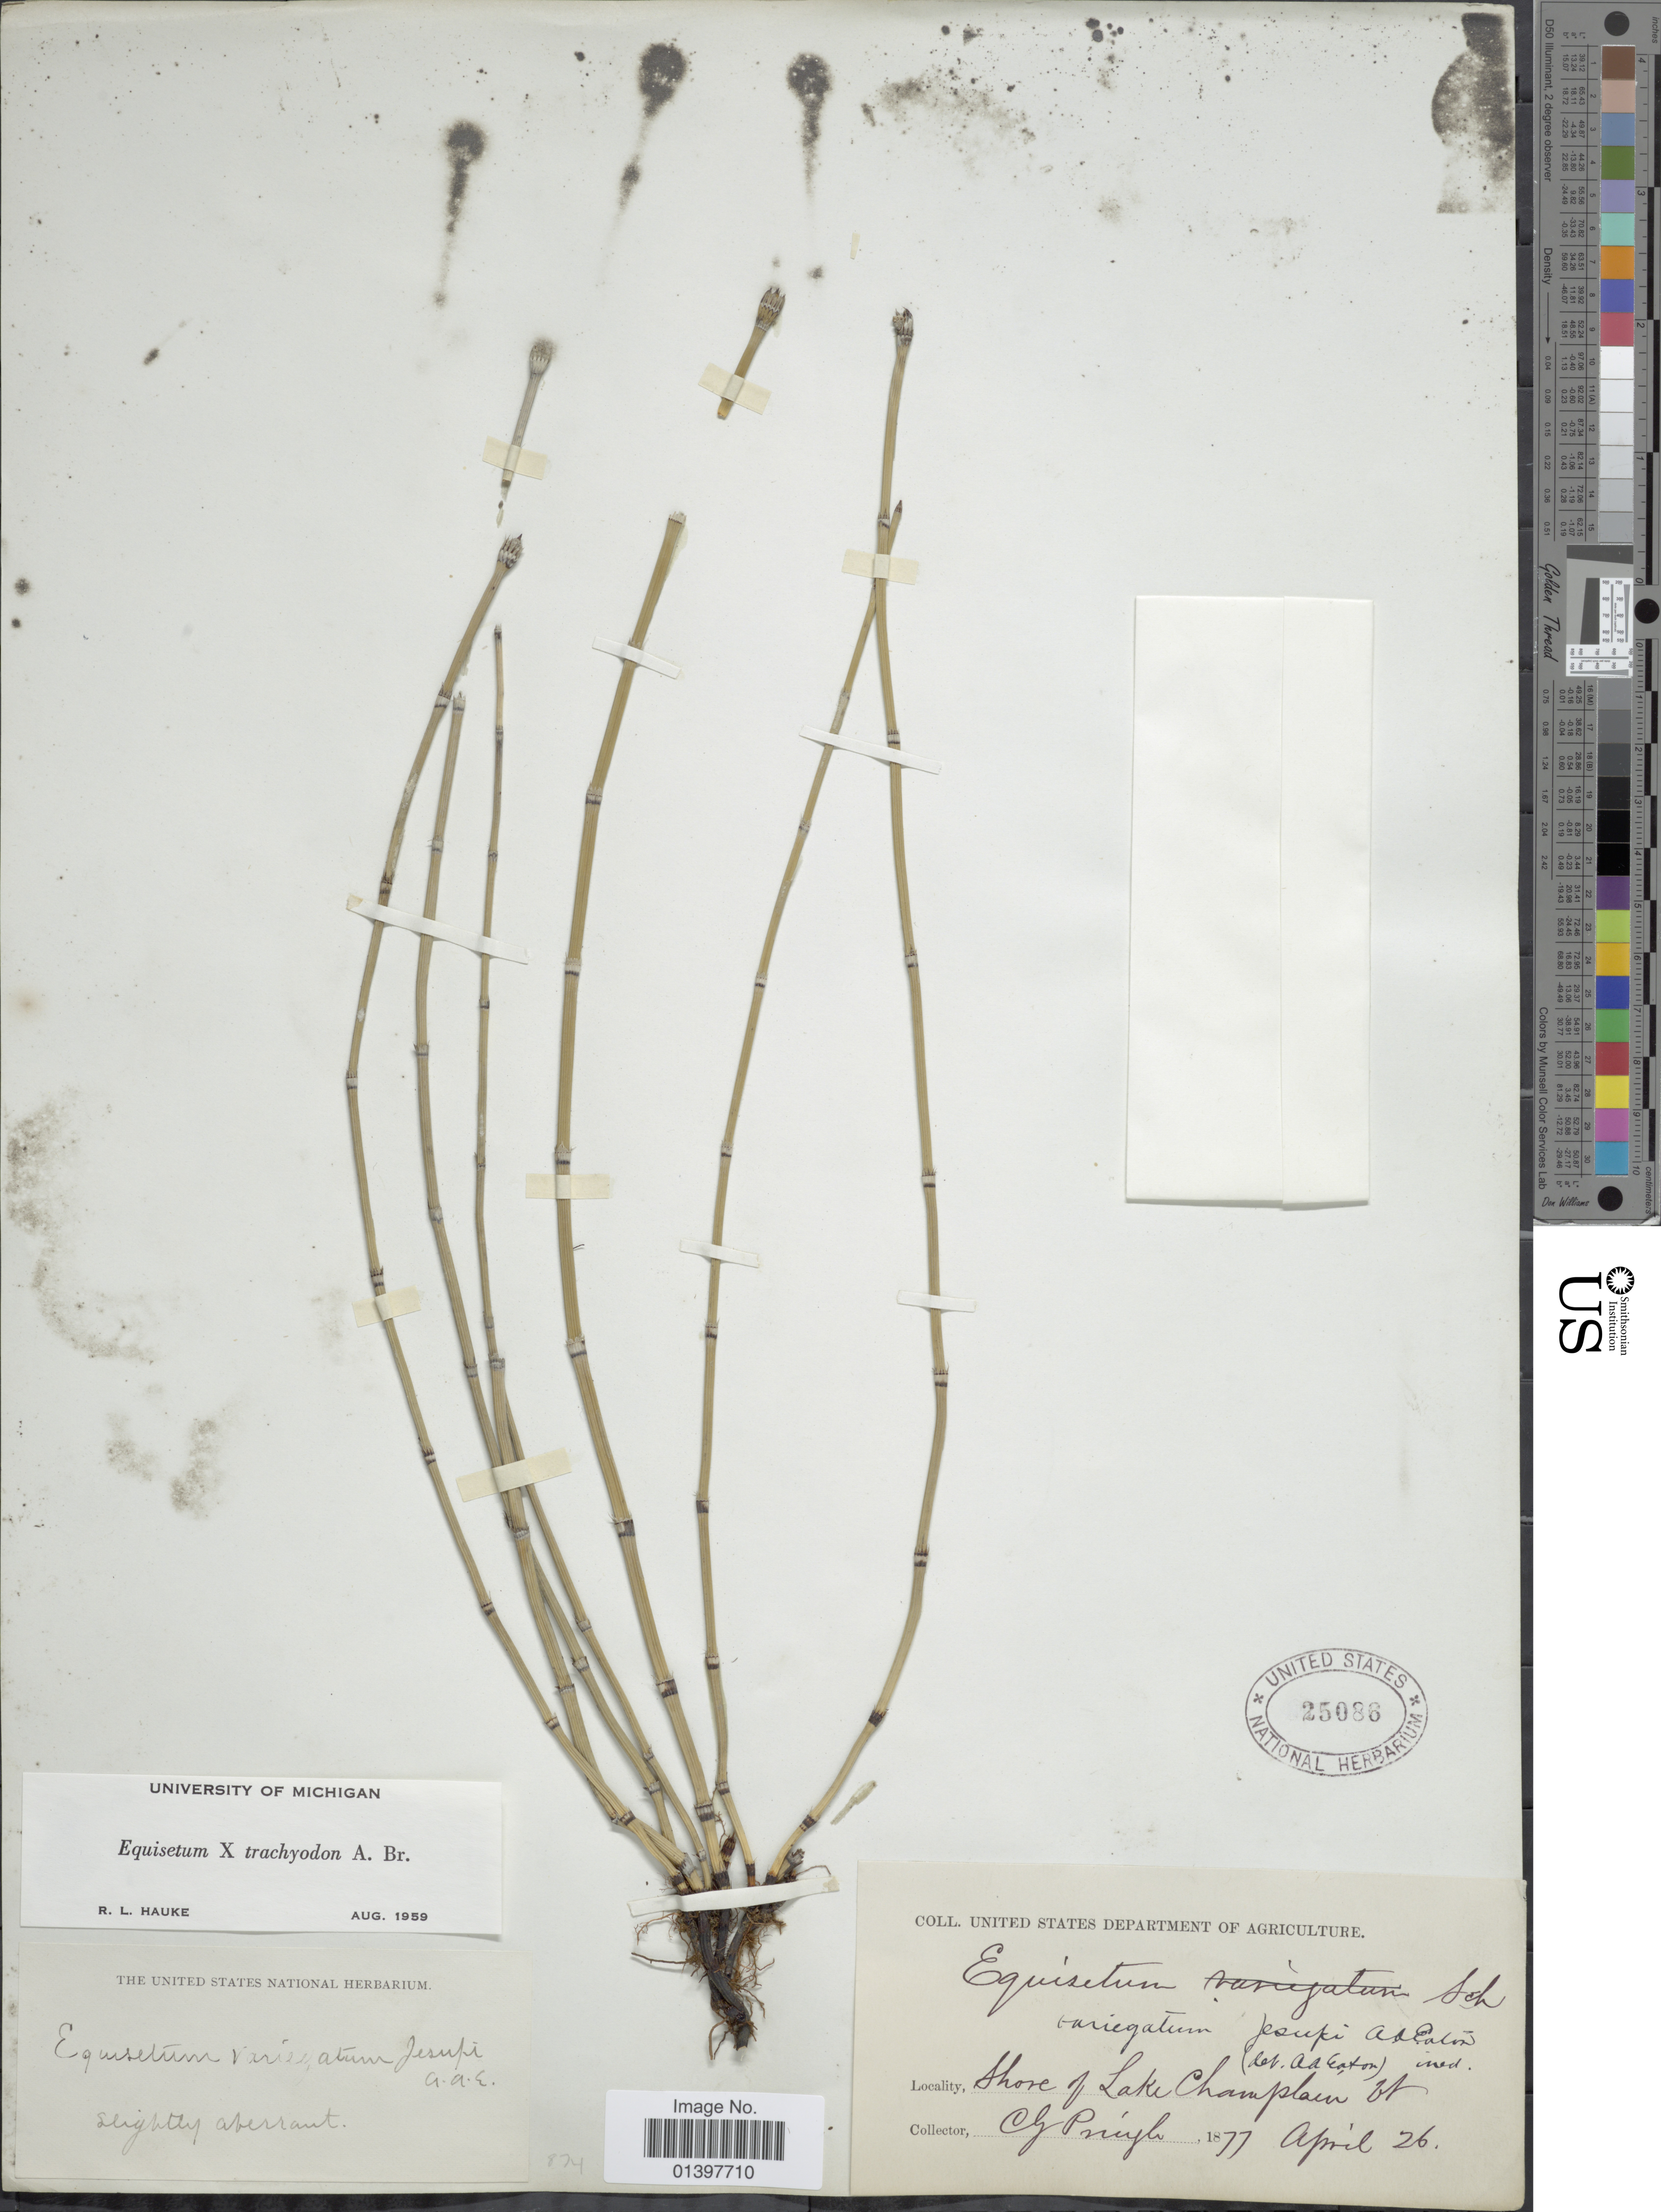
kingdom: Plantae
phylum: Tracheophyta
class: Polypodiopsida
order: Equisetales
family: Equisetaceae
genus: Equisetum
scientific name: Equisetum x trachyodon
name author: A. Braun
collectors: C. G. Pringle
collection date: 1877-04-26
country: United States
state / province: Vermont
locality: Shore of Lake Champlain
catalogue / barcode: US 25086